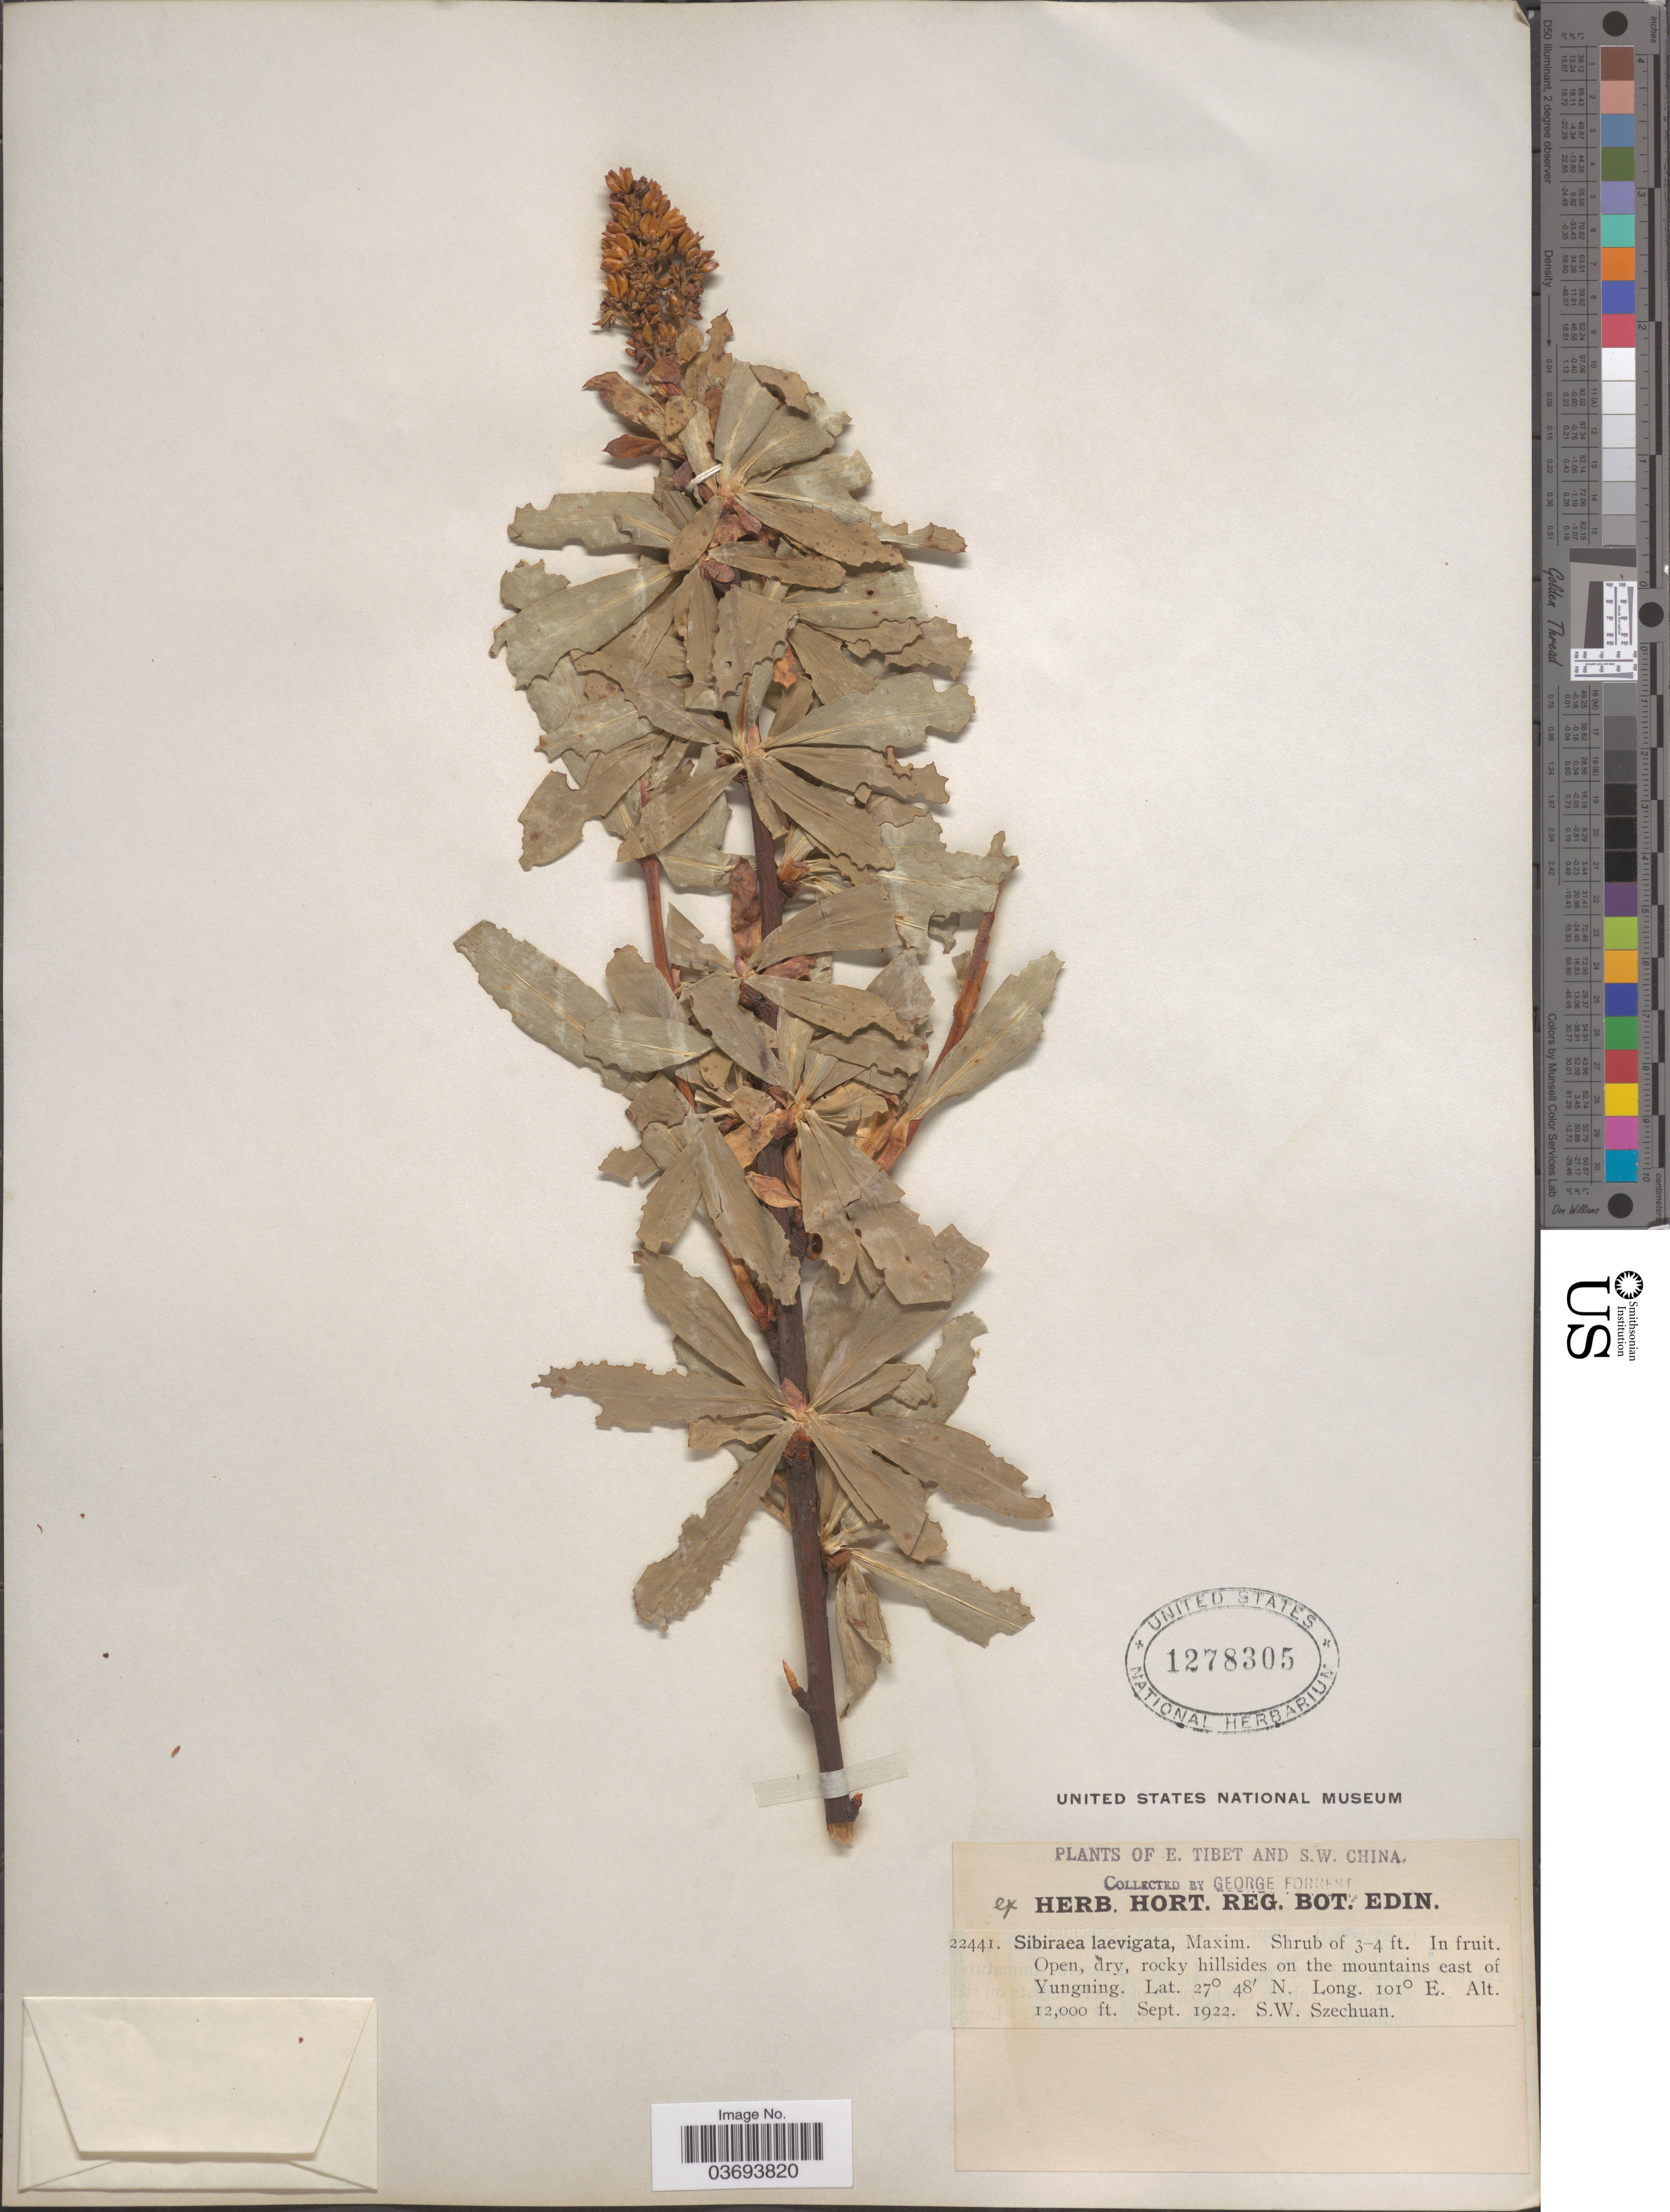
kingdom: Plantae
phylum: Tracheophyta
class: Magnoliopsida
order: Rosales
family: Rosaceae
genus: Sibiraea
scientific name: Sibiraea laevigata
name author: (L.) Maxim.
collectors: G. Forrest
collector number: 22441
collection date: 1922-09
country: China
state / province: Sichuan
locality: S. W. China. On the mountains east of Yungning. S.W. Szechuan.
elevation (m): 3658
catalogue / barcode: US 1278305